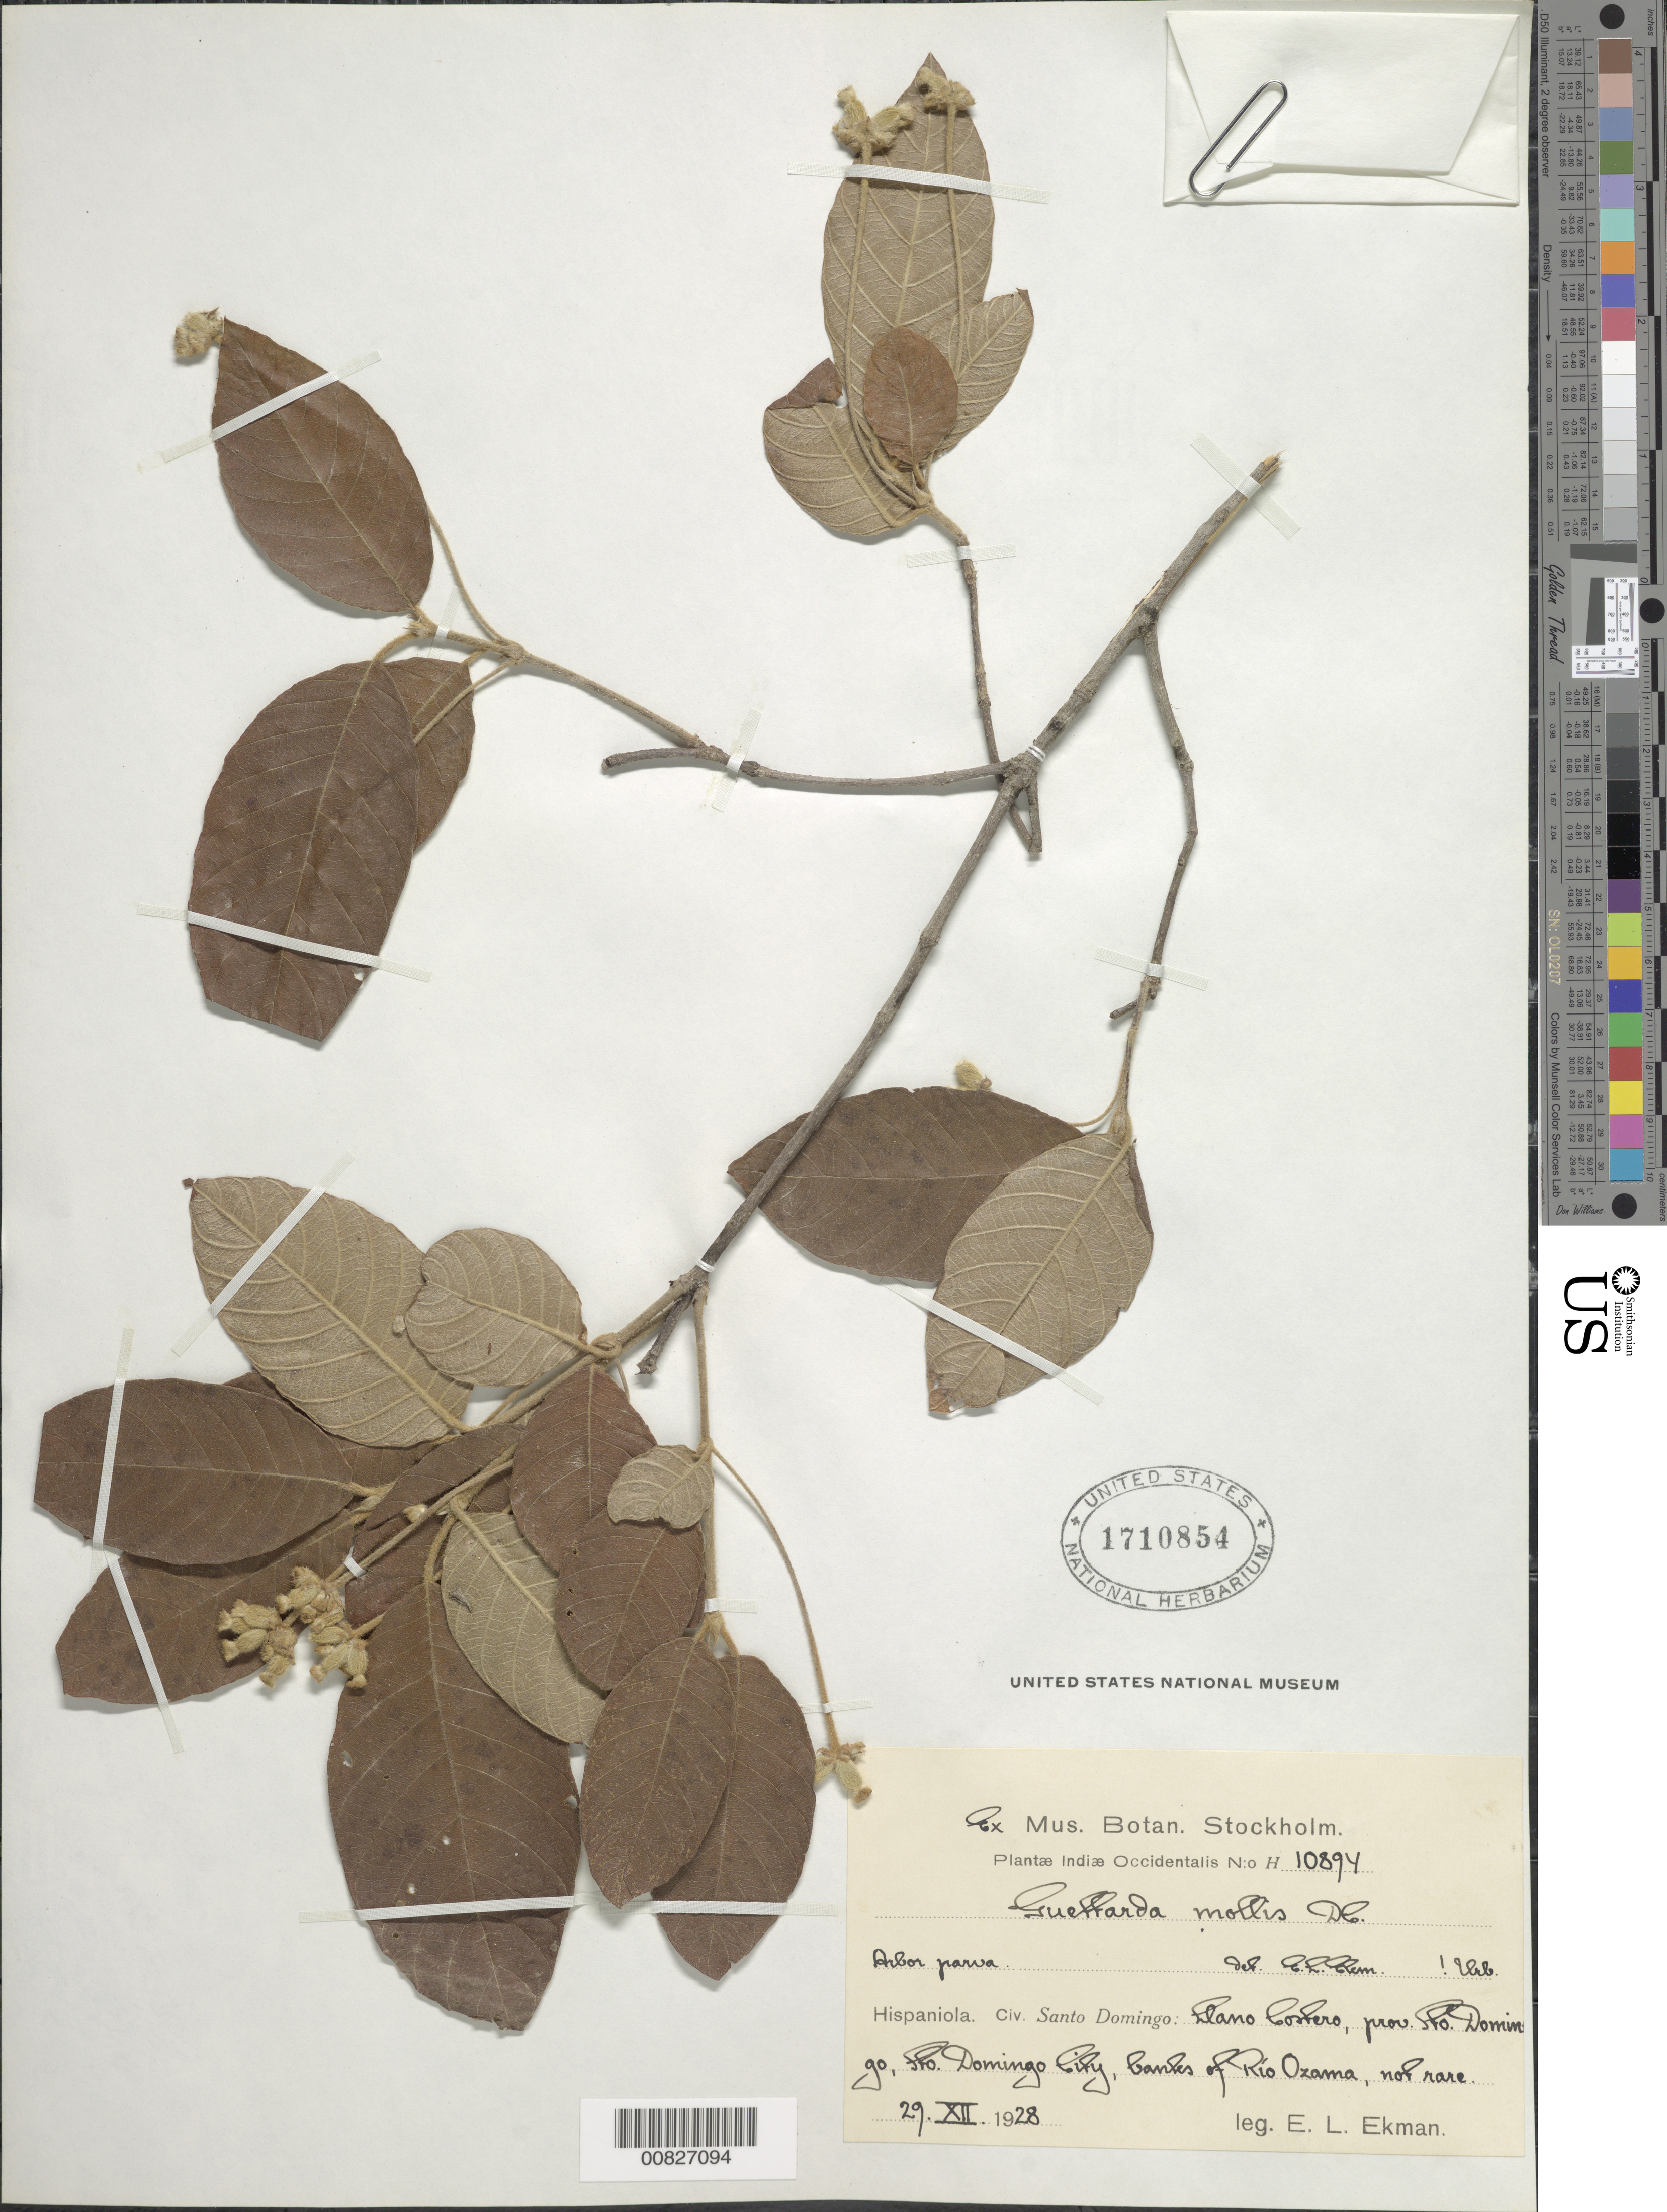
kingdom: Plantae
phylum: Tracheophyta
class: Magnoliopsida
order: Gentianales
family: Rubiaceae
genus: Guettarda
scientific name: Guettarda mollis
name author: DC.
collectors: E. L. Ekman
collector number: H 10894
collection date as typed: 29 Dec 1928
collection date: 1928-12-29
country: Dominican Republic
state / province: Distrito Nacional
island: Hispaniola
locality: Llano Costero, Santo Domingo City, Río Ozama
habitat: River banks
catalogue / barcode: US 1710854